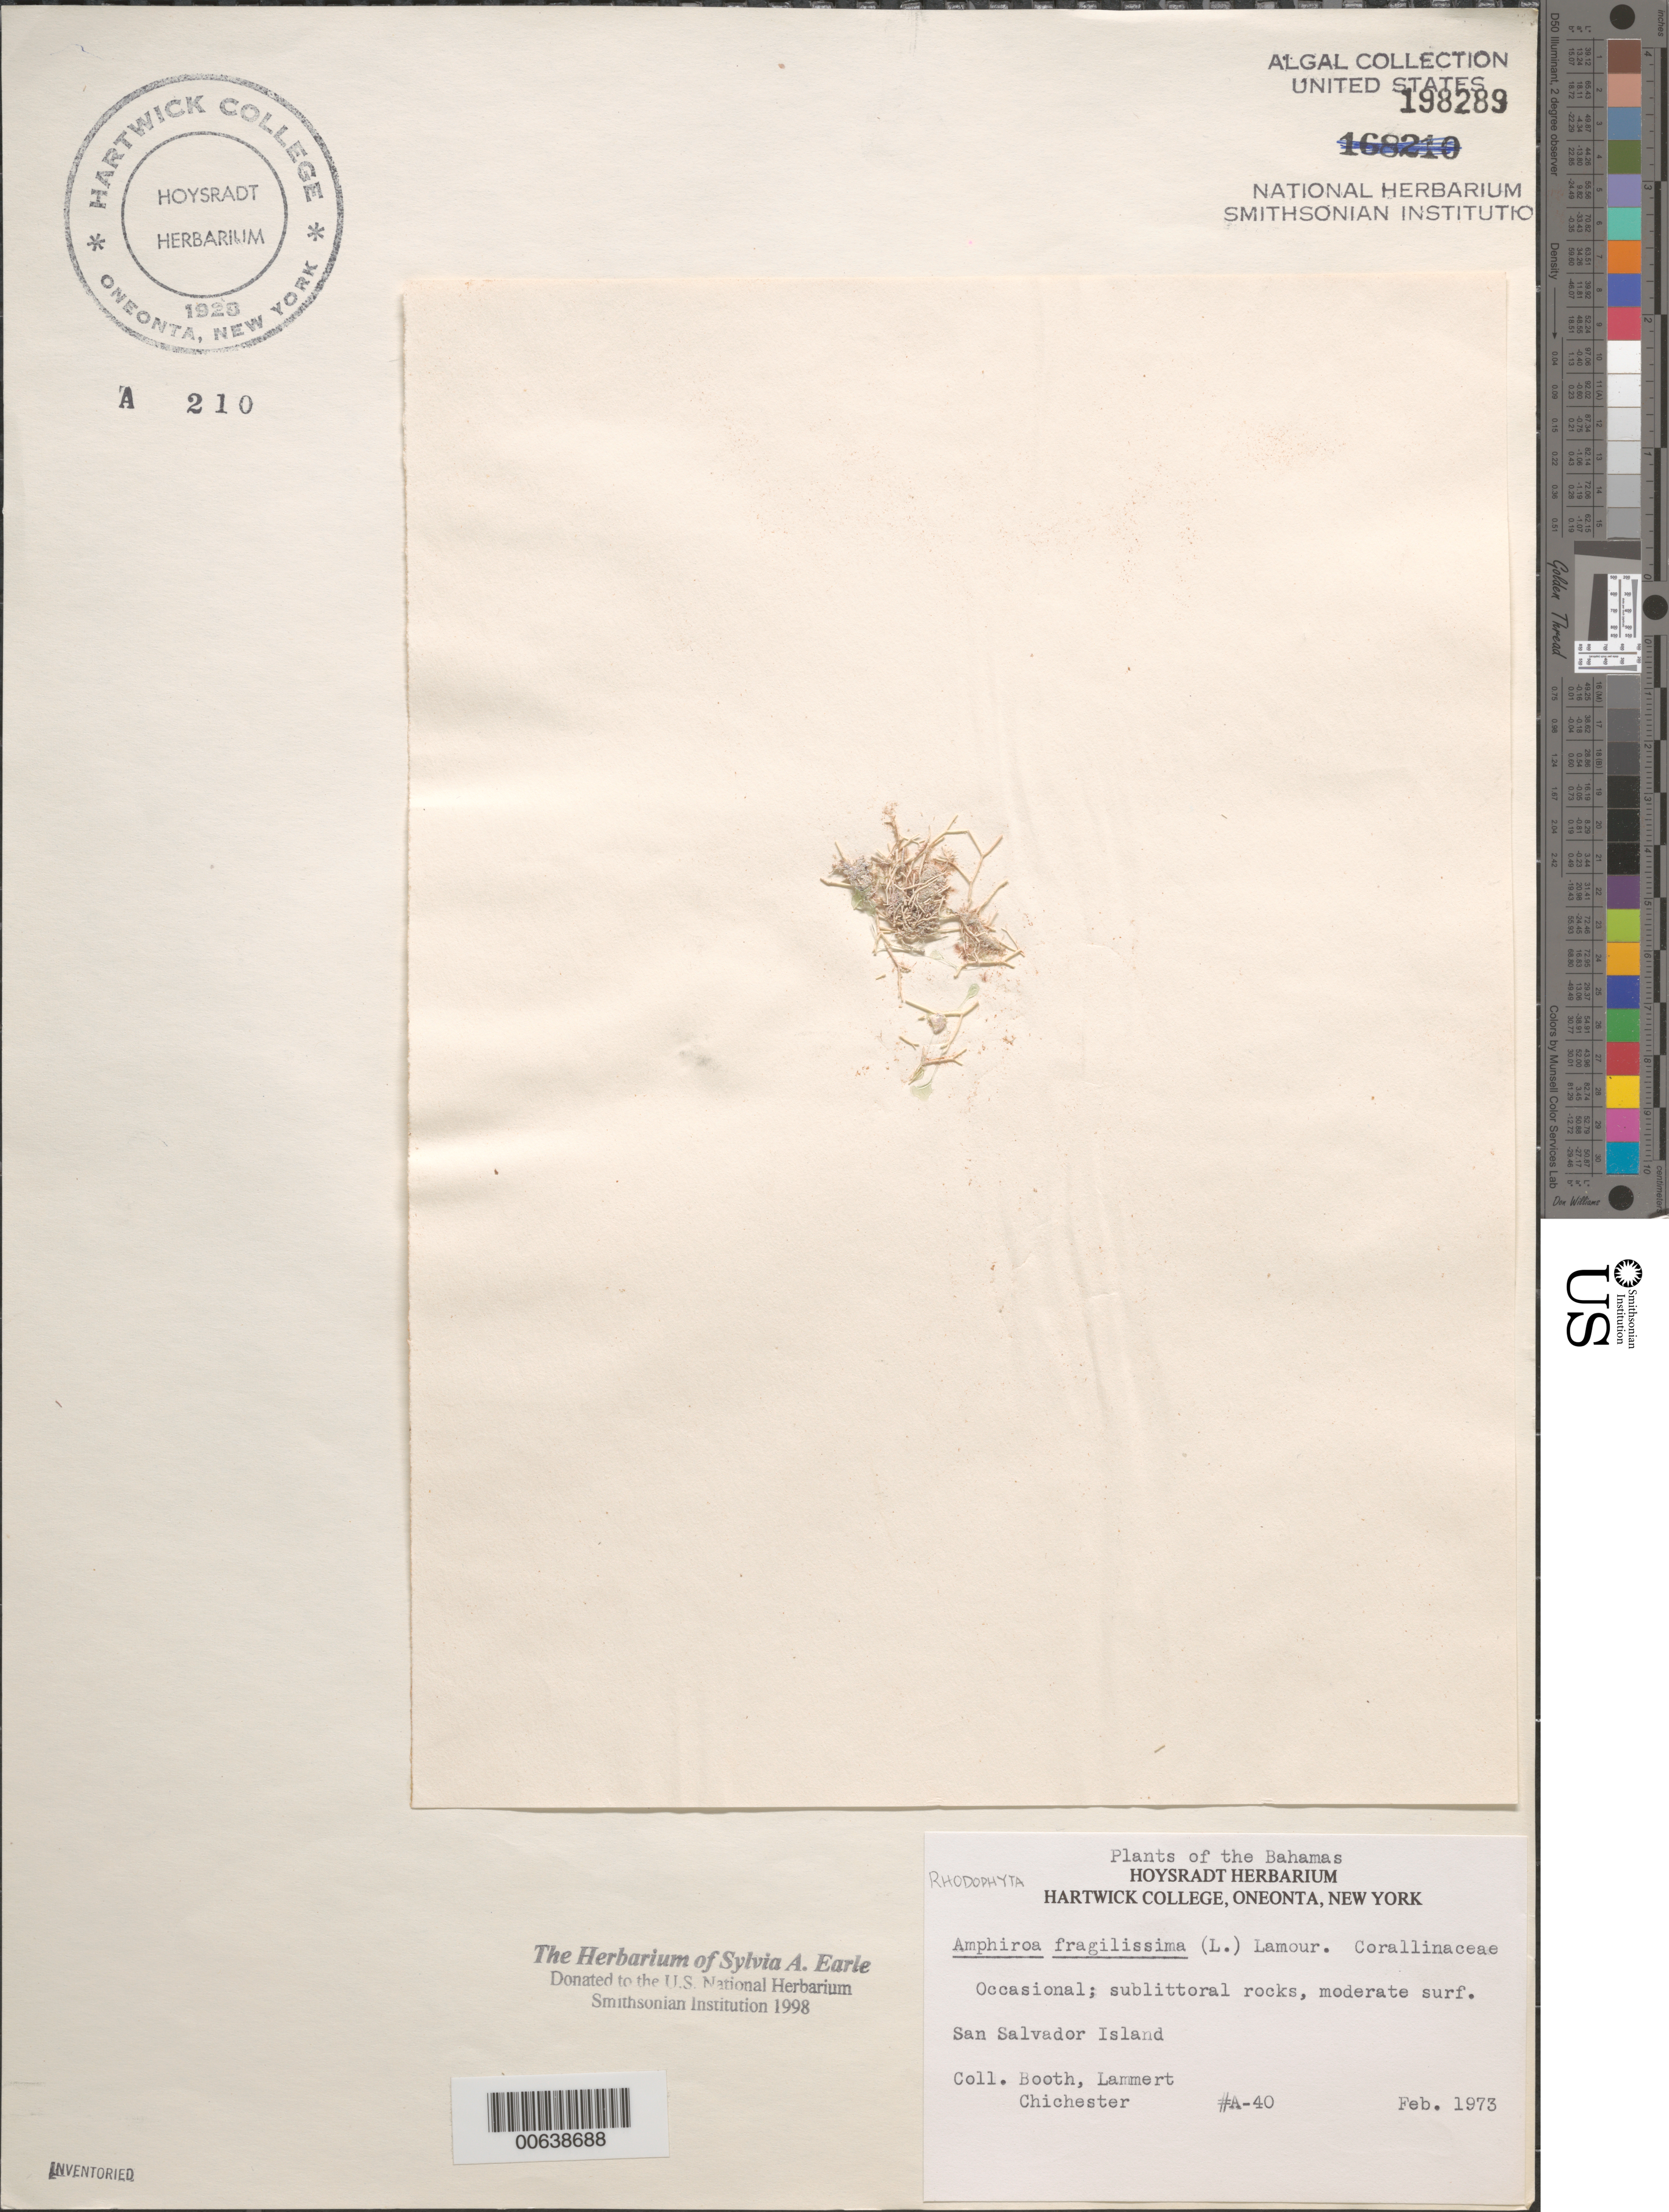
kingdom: Plantae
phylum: Rhodophyta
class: Florideophyceae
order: Corallinales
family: Lithophyllaceae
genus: Amphiroa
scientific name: Amphiroa fragilissima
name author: (L.) J.V.Lamouroux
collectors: -. Booth, -. Lammert & -. Chichester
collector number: A-40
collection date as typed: Feb 1973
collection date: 1973-02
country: Bahamas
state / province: San Salvador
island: San Salvador Island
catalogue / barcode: US 198289